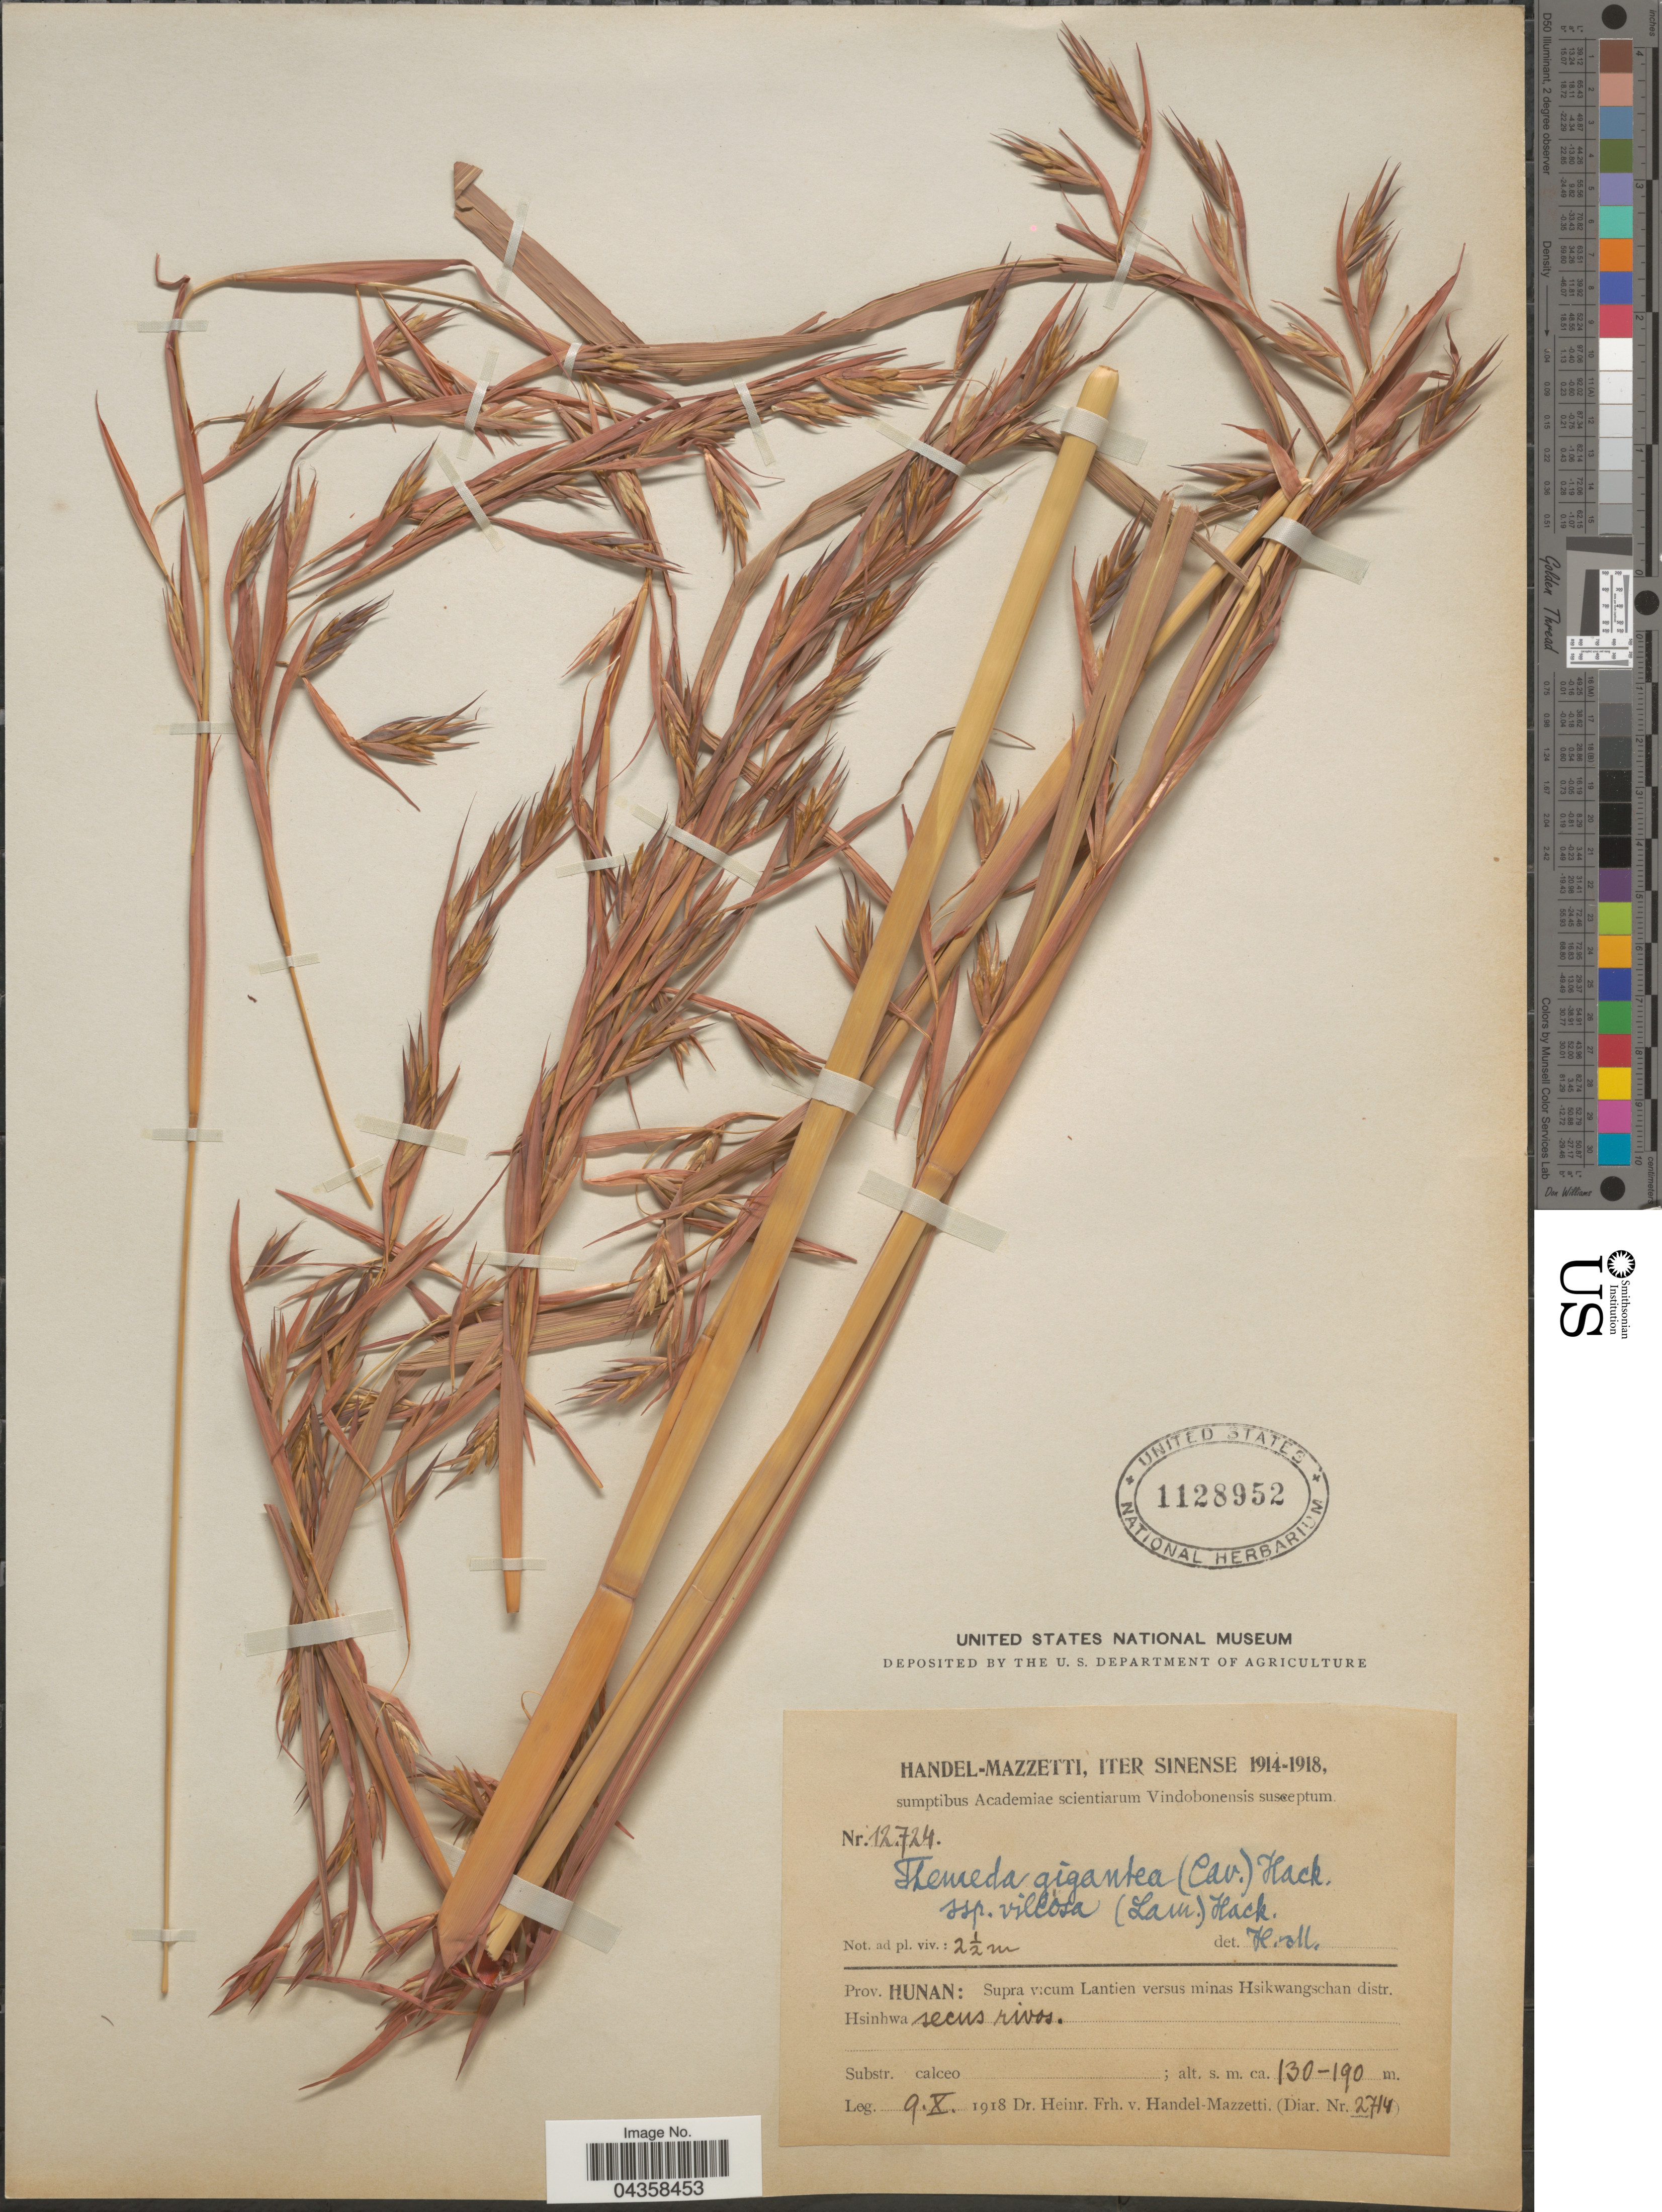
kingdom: Plantae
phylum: Tracheophyta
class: Liliopsida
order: Poales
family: Poaceae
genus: Themeda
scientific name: Themeda villosa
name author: (Lam.) A. Camus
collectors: H. Handel-Mazzetti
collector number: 12724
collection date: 1918-10-09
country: China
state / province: Hunan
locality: Iter Sinense, 1914-1918. Supra vicum Lantien versus minas Hsikwangschan distr. Hsinhwa secus rivos.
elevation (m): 130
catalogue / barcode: US 1128952